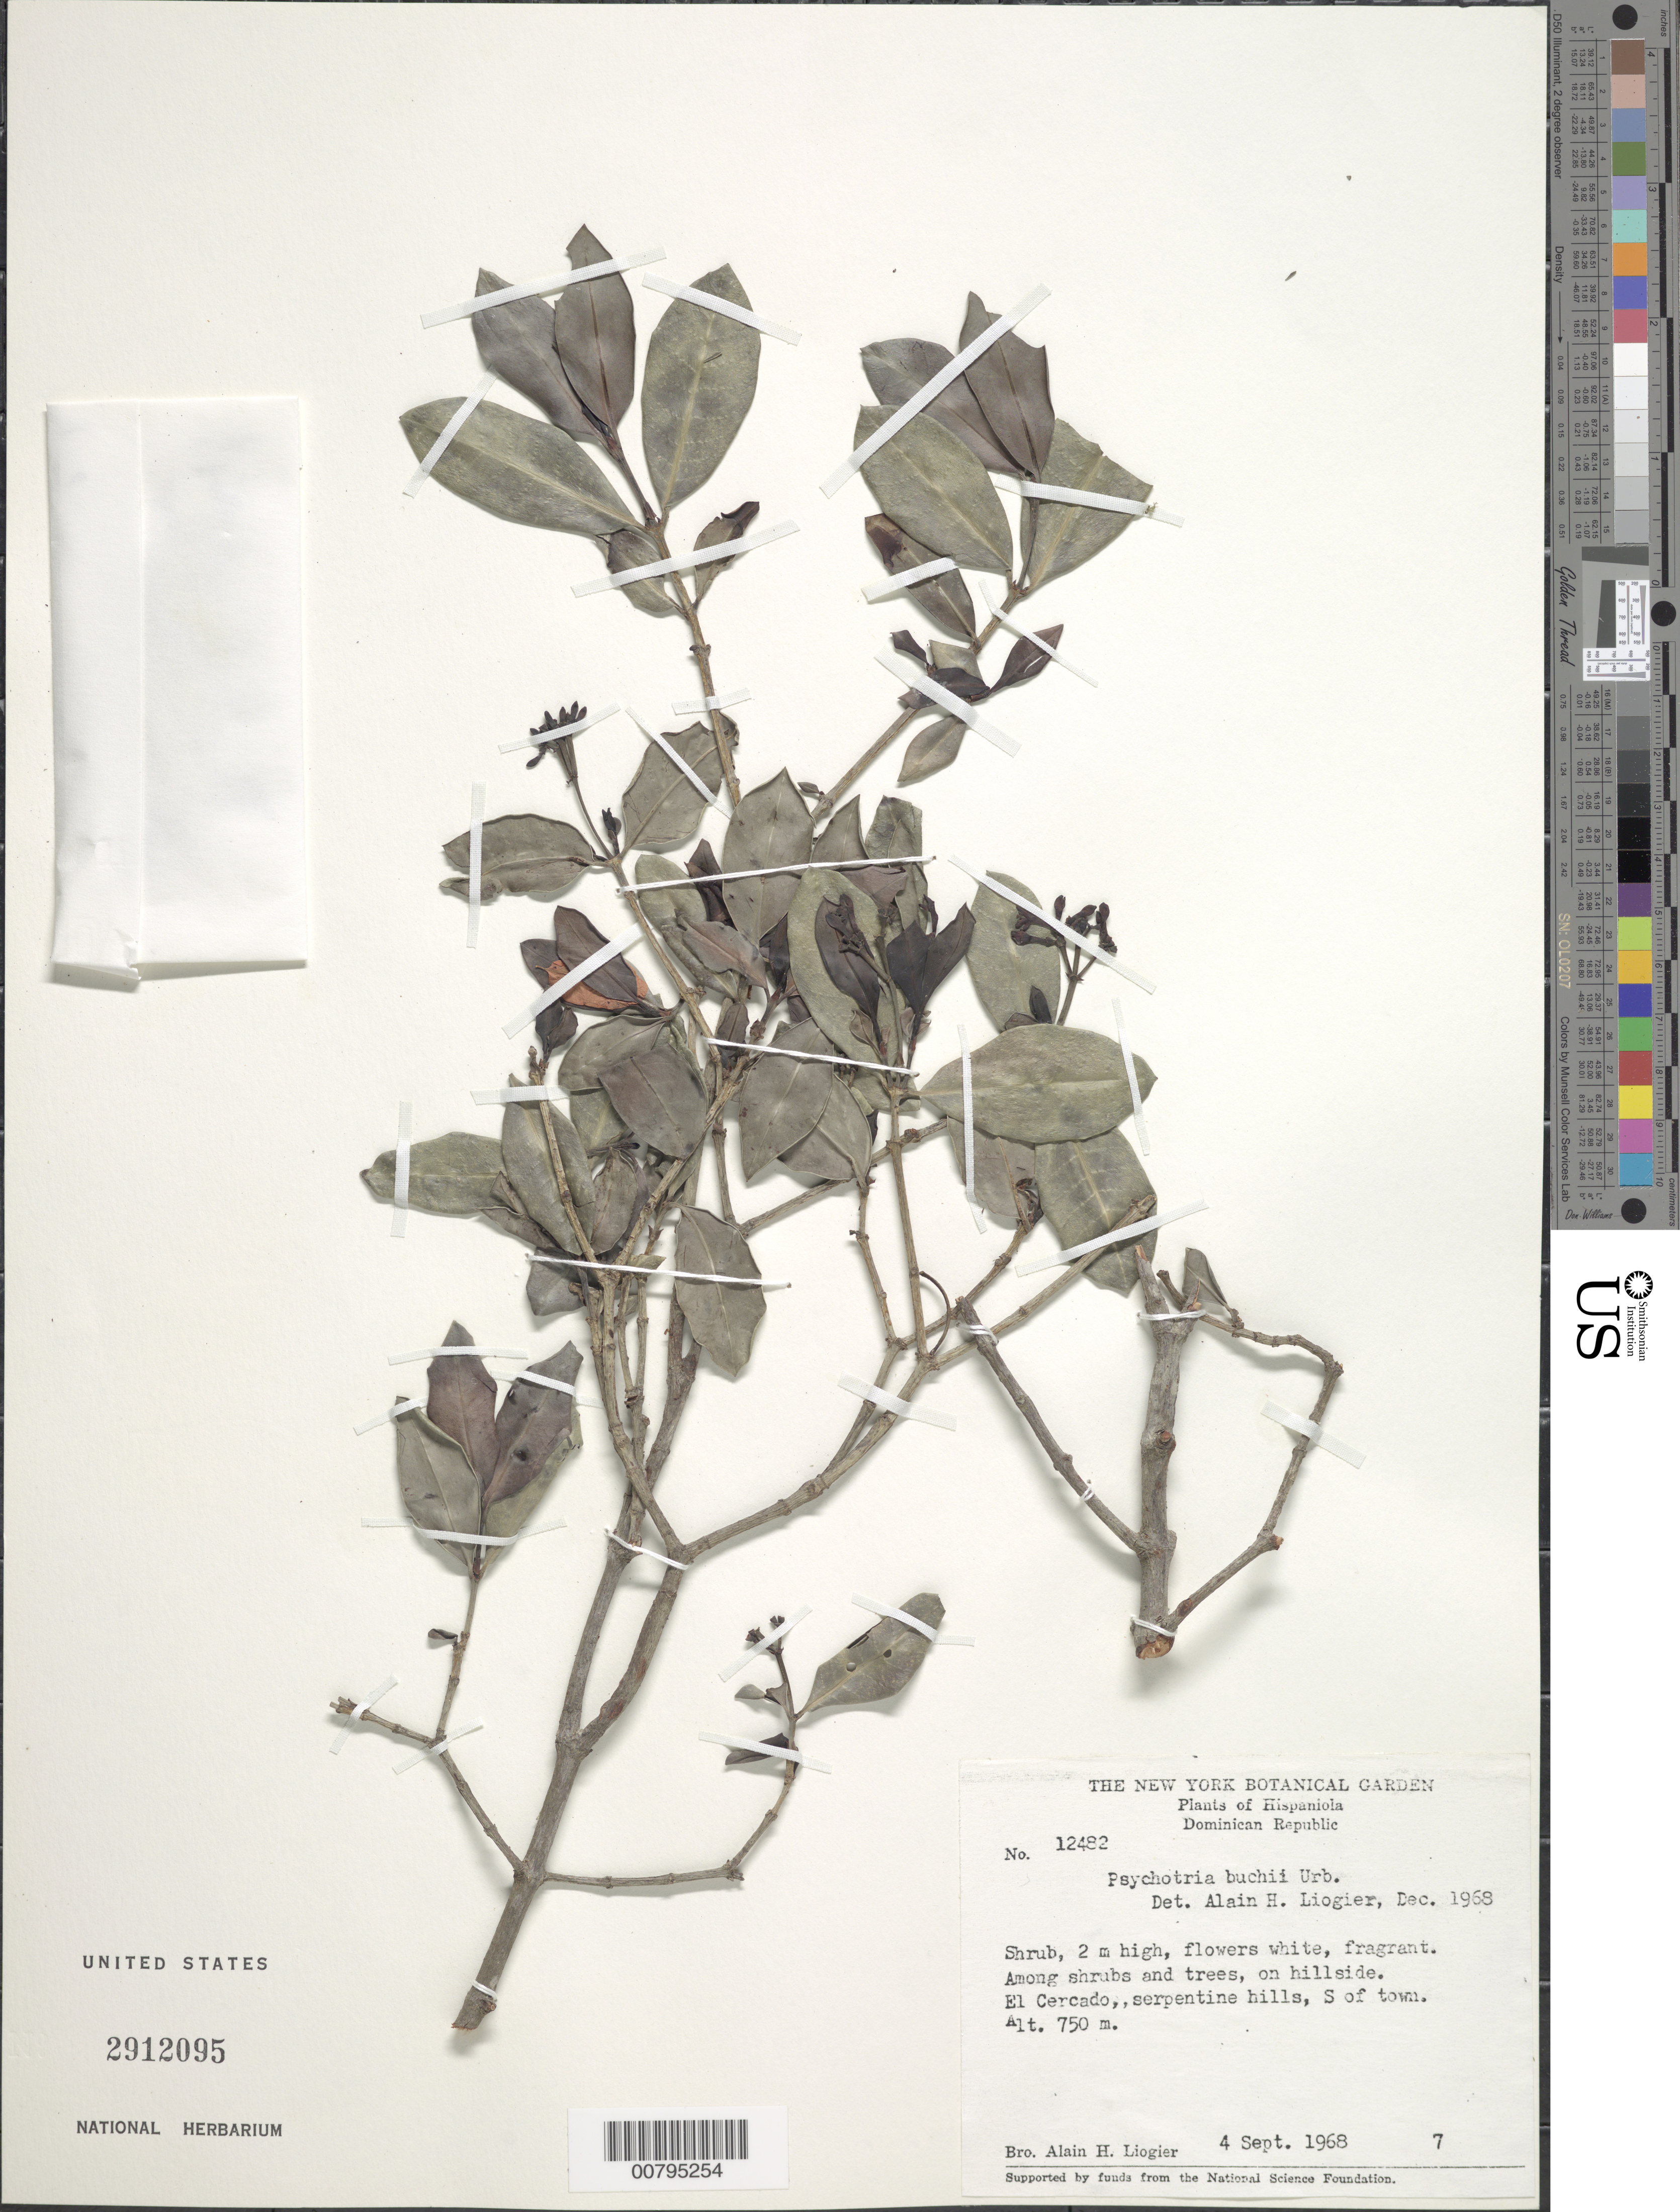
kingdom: Plantae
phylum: Tracheophyta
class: Magnoliopsida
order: Gentianales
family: Rubiaceae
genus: Psychotria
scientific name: Psychotria buchii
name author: Urb.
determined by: Liogier, Alain H.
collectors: A. H. Liogier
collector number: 12482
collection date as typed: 04 Sep 1968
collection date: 1968-09-04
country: Dominican Republic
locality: El Cercado, serpentine hills, S of town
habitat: Among shrubs and trees on serpentine hillside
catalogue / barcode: US 2912095